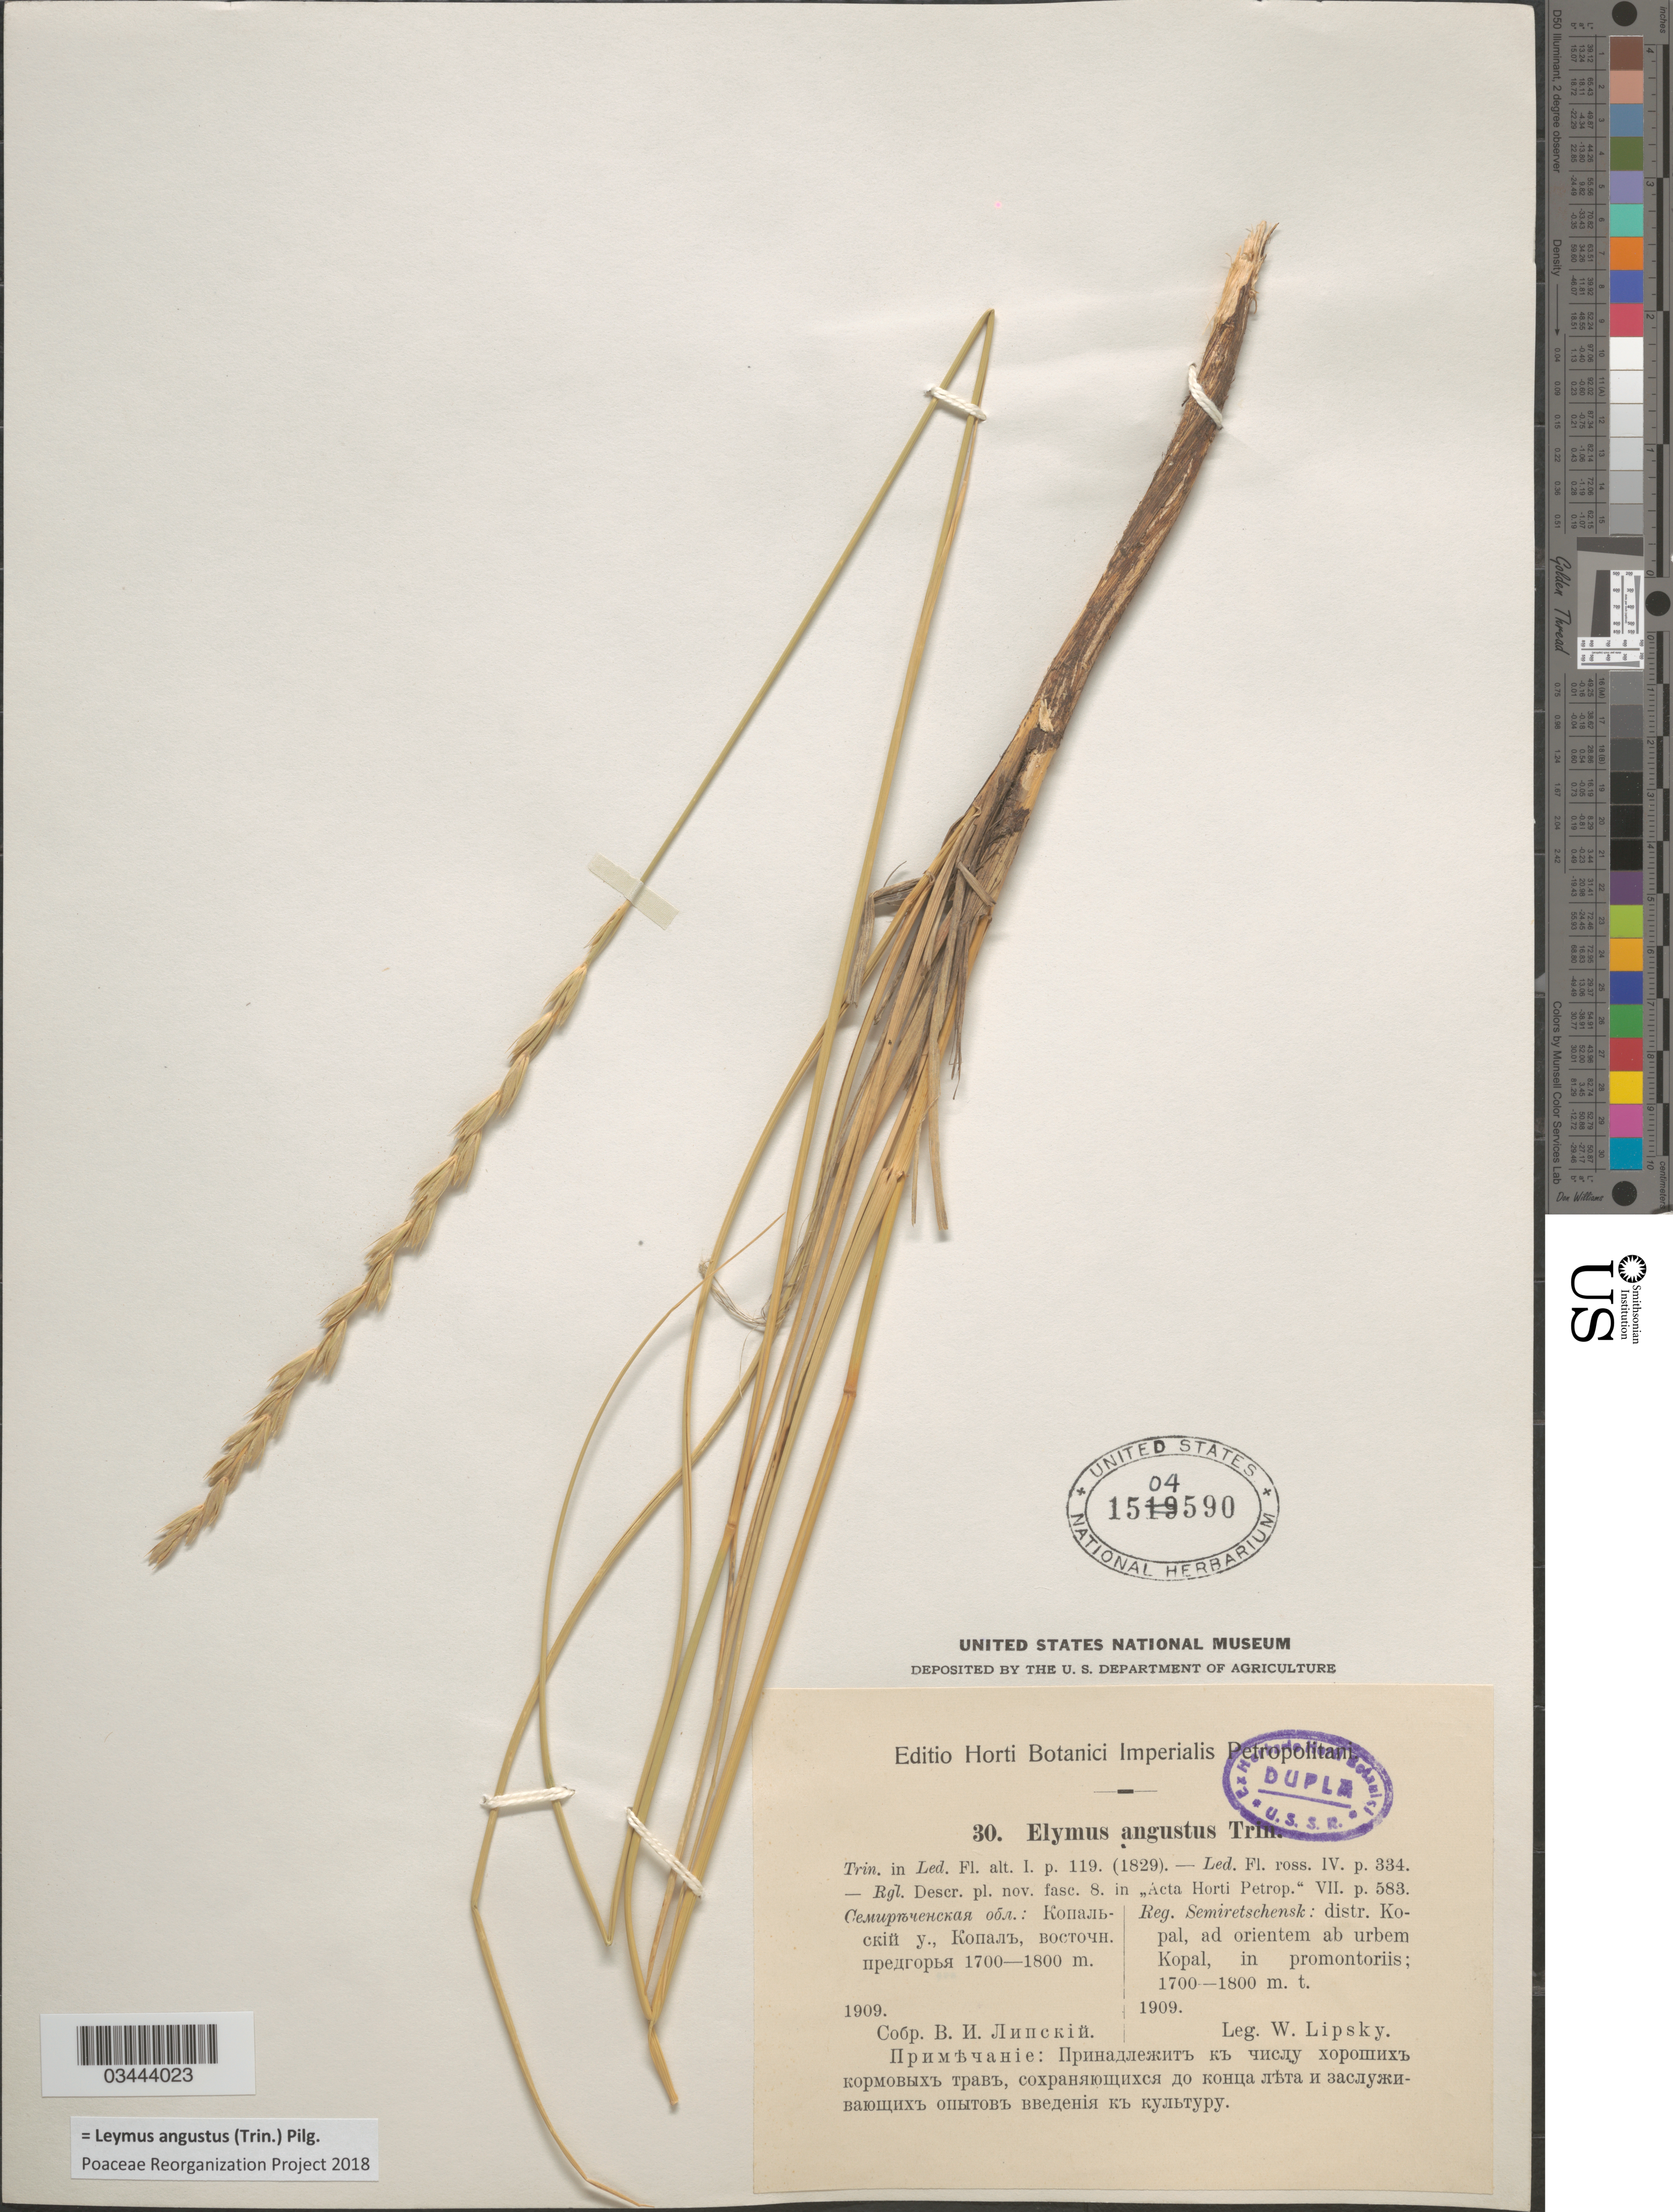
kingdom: Plantae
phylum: Tracheophyta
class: Liliopsida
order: Poales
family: Poaceae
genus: Leymus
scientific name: Leymus angustus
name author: (Trin.) Pilg.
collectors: W. Lipsky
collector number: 30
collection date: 1909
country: Kazakhstan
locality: Reg. Semiretschensk: distr. Kopal, ad orientem ab urbem Kopal, in promontoriis.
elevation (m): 1700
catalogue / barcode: US 1504590